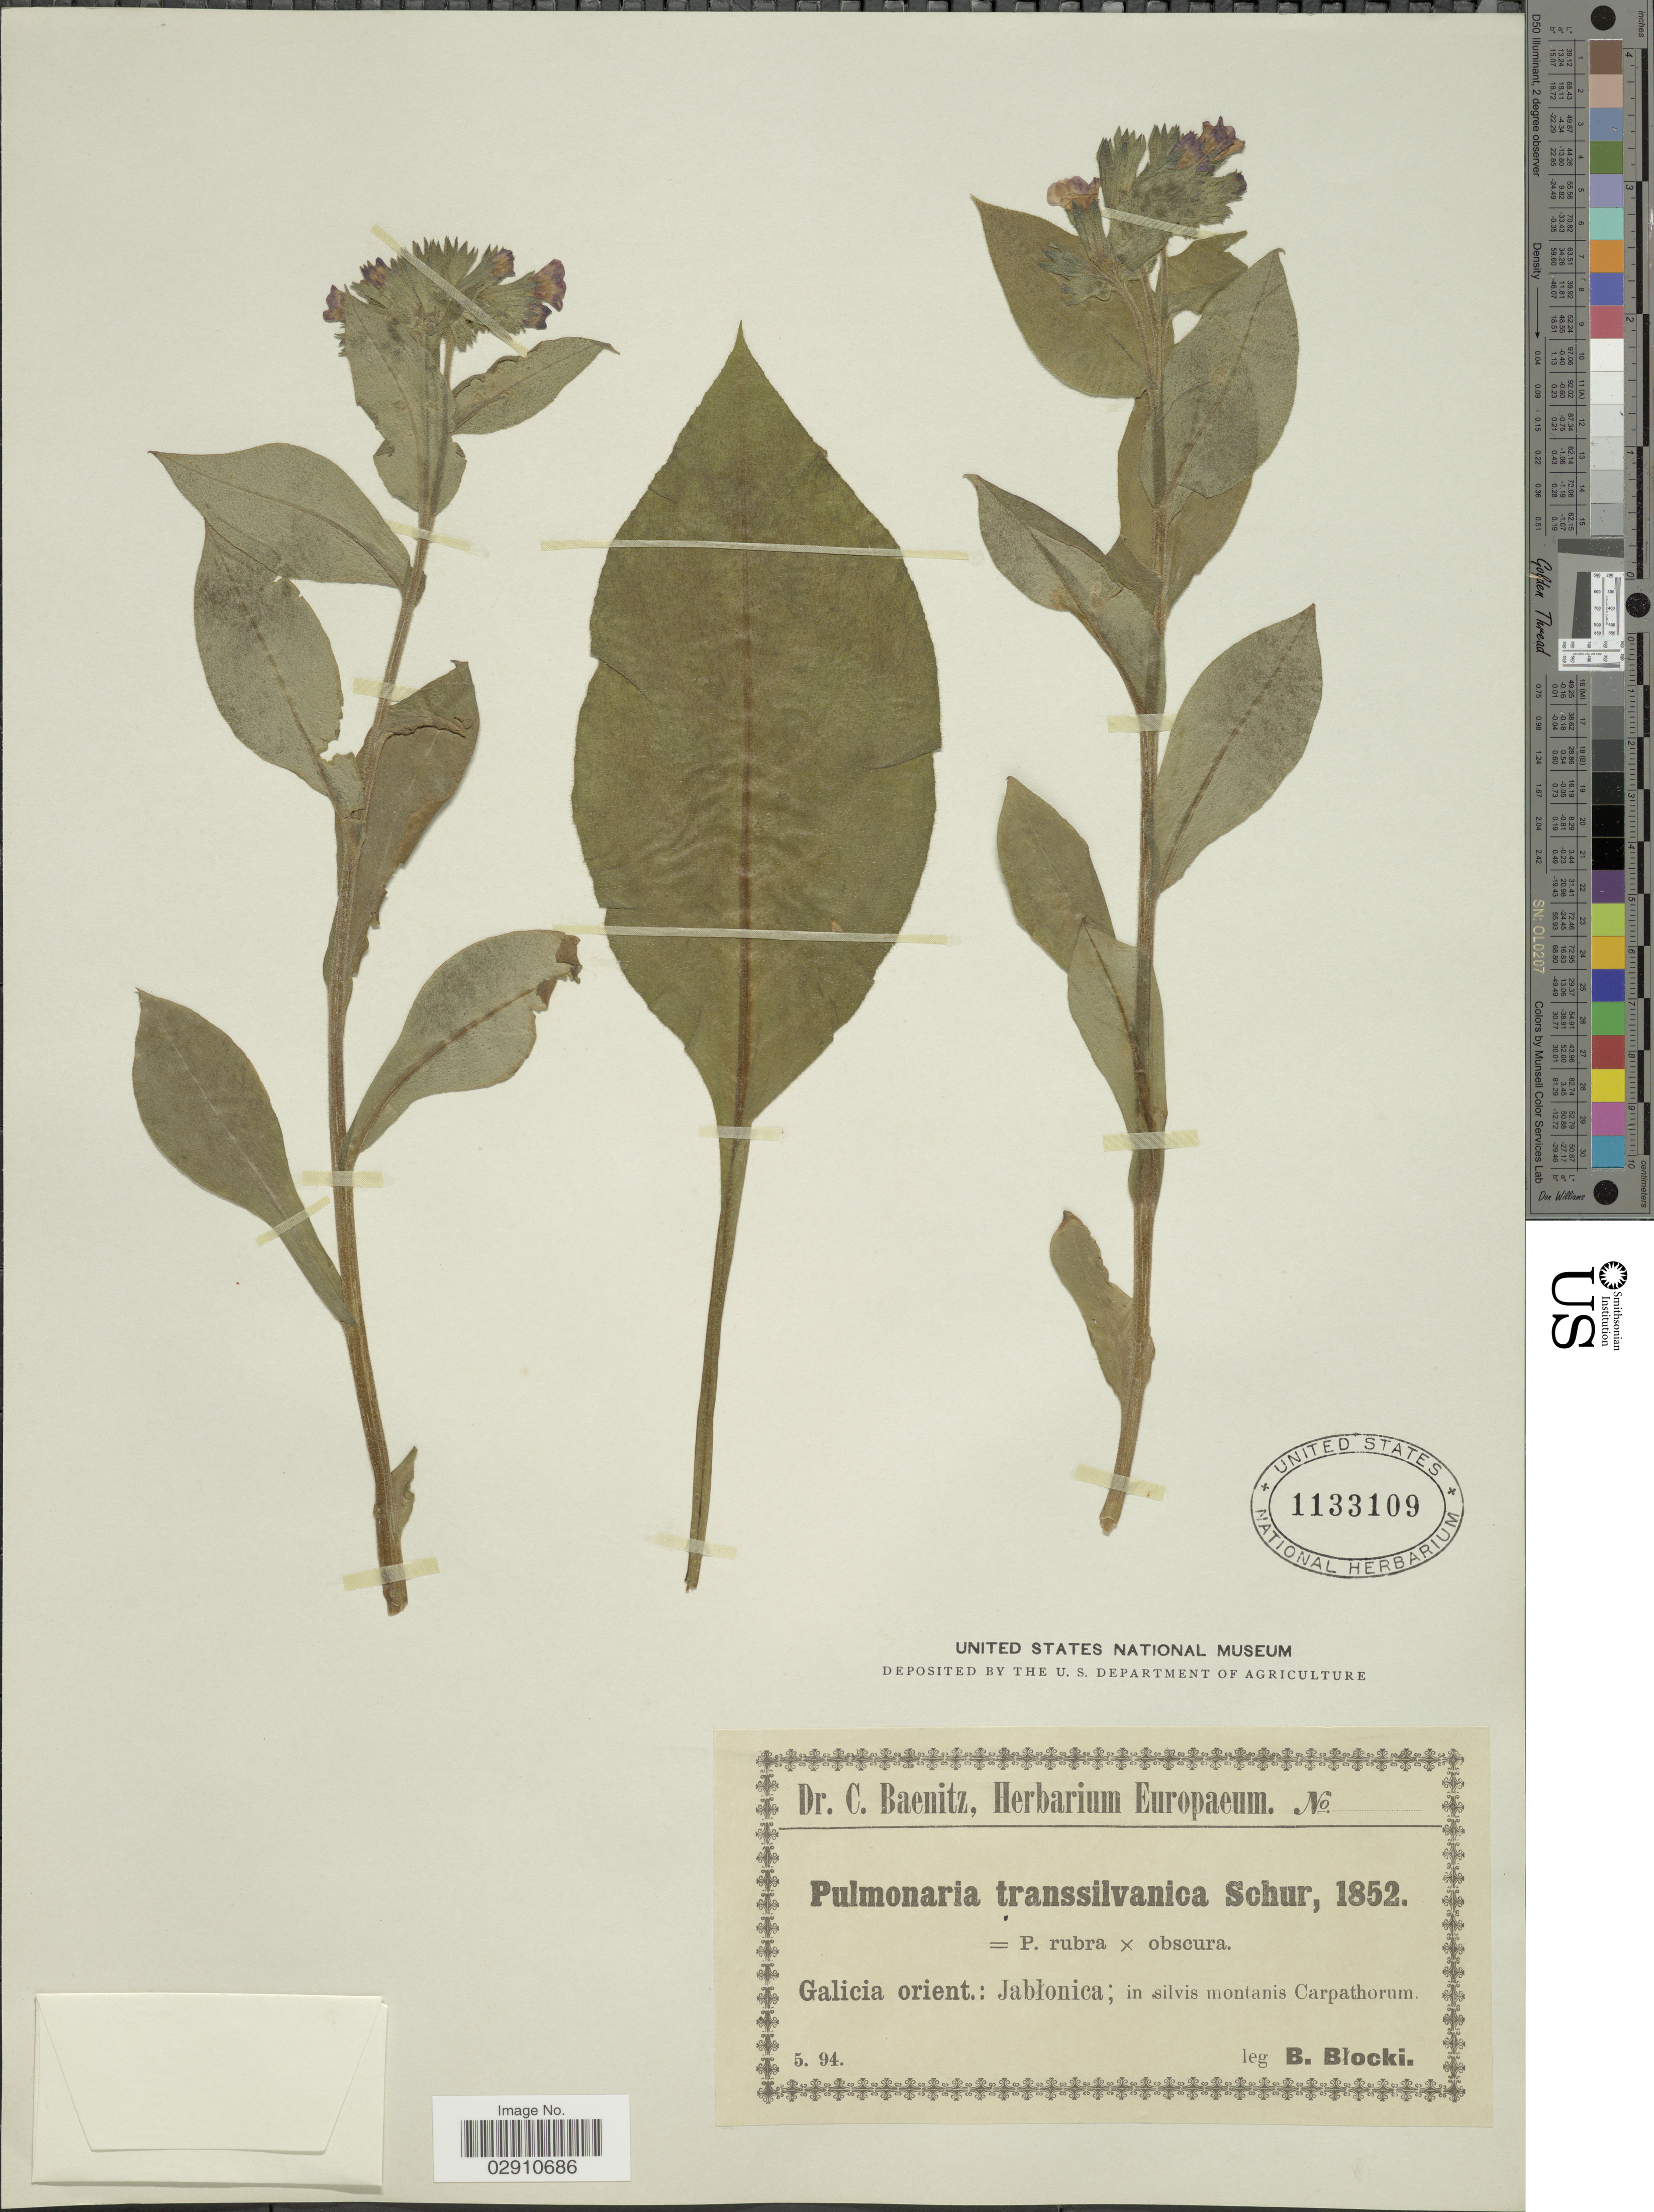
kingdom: Plantae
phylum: Tracheophyta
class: Magnoliopsida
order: Boraginales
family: Boraginaceae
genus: Pulmonaria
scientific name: Pulmonaria transsilvanica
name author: Schur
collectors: B. Blocki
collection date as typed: Transcribed d/m/y: /5/94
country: Spain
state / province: Galicia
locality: Galicia orient.: Jablonica; in silvis montanis Carpathorum.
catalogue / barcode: US 1133109